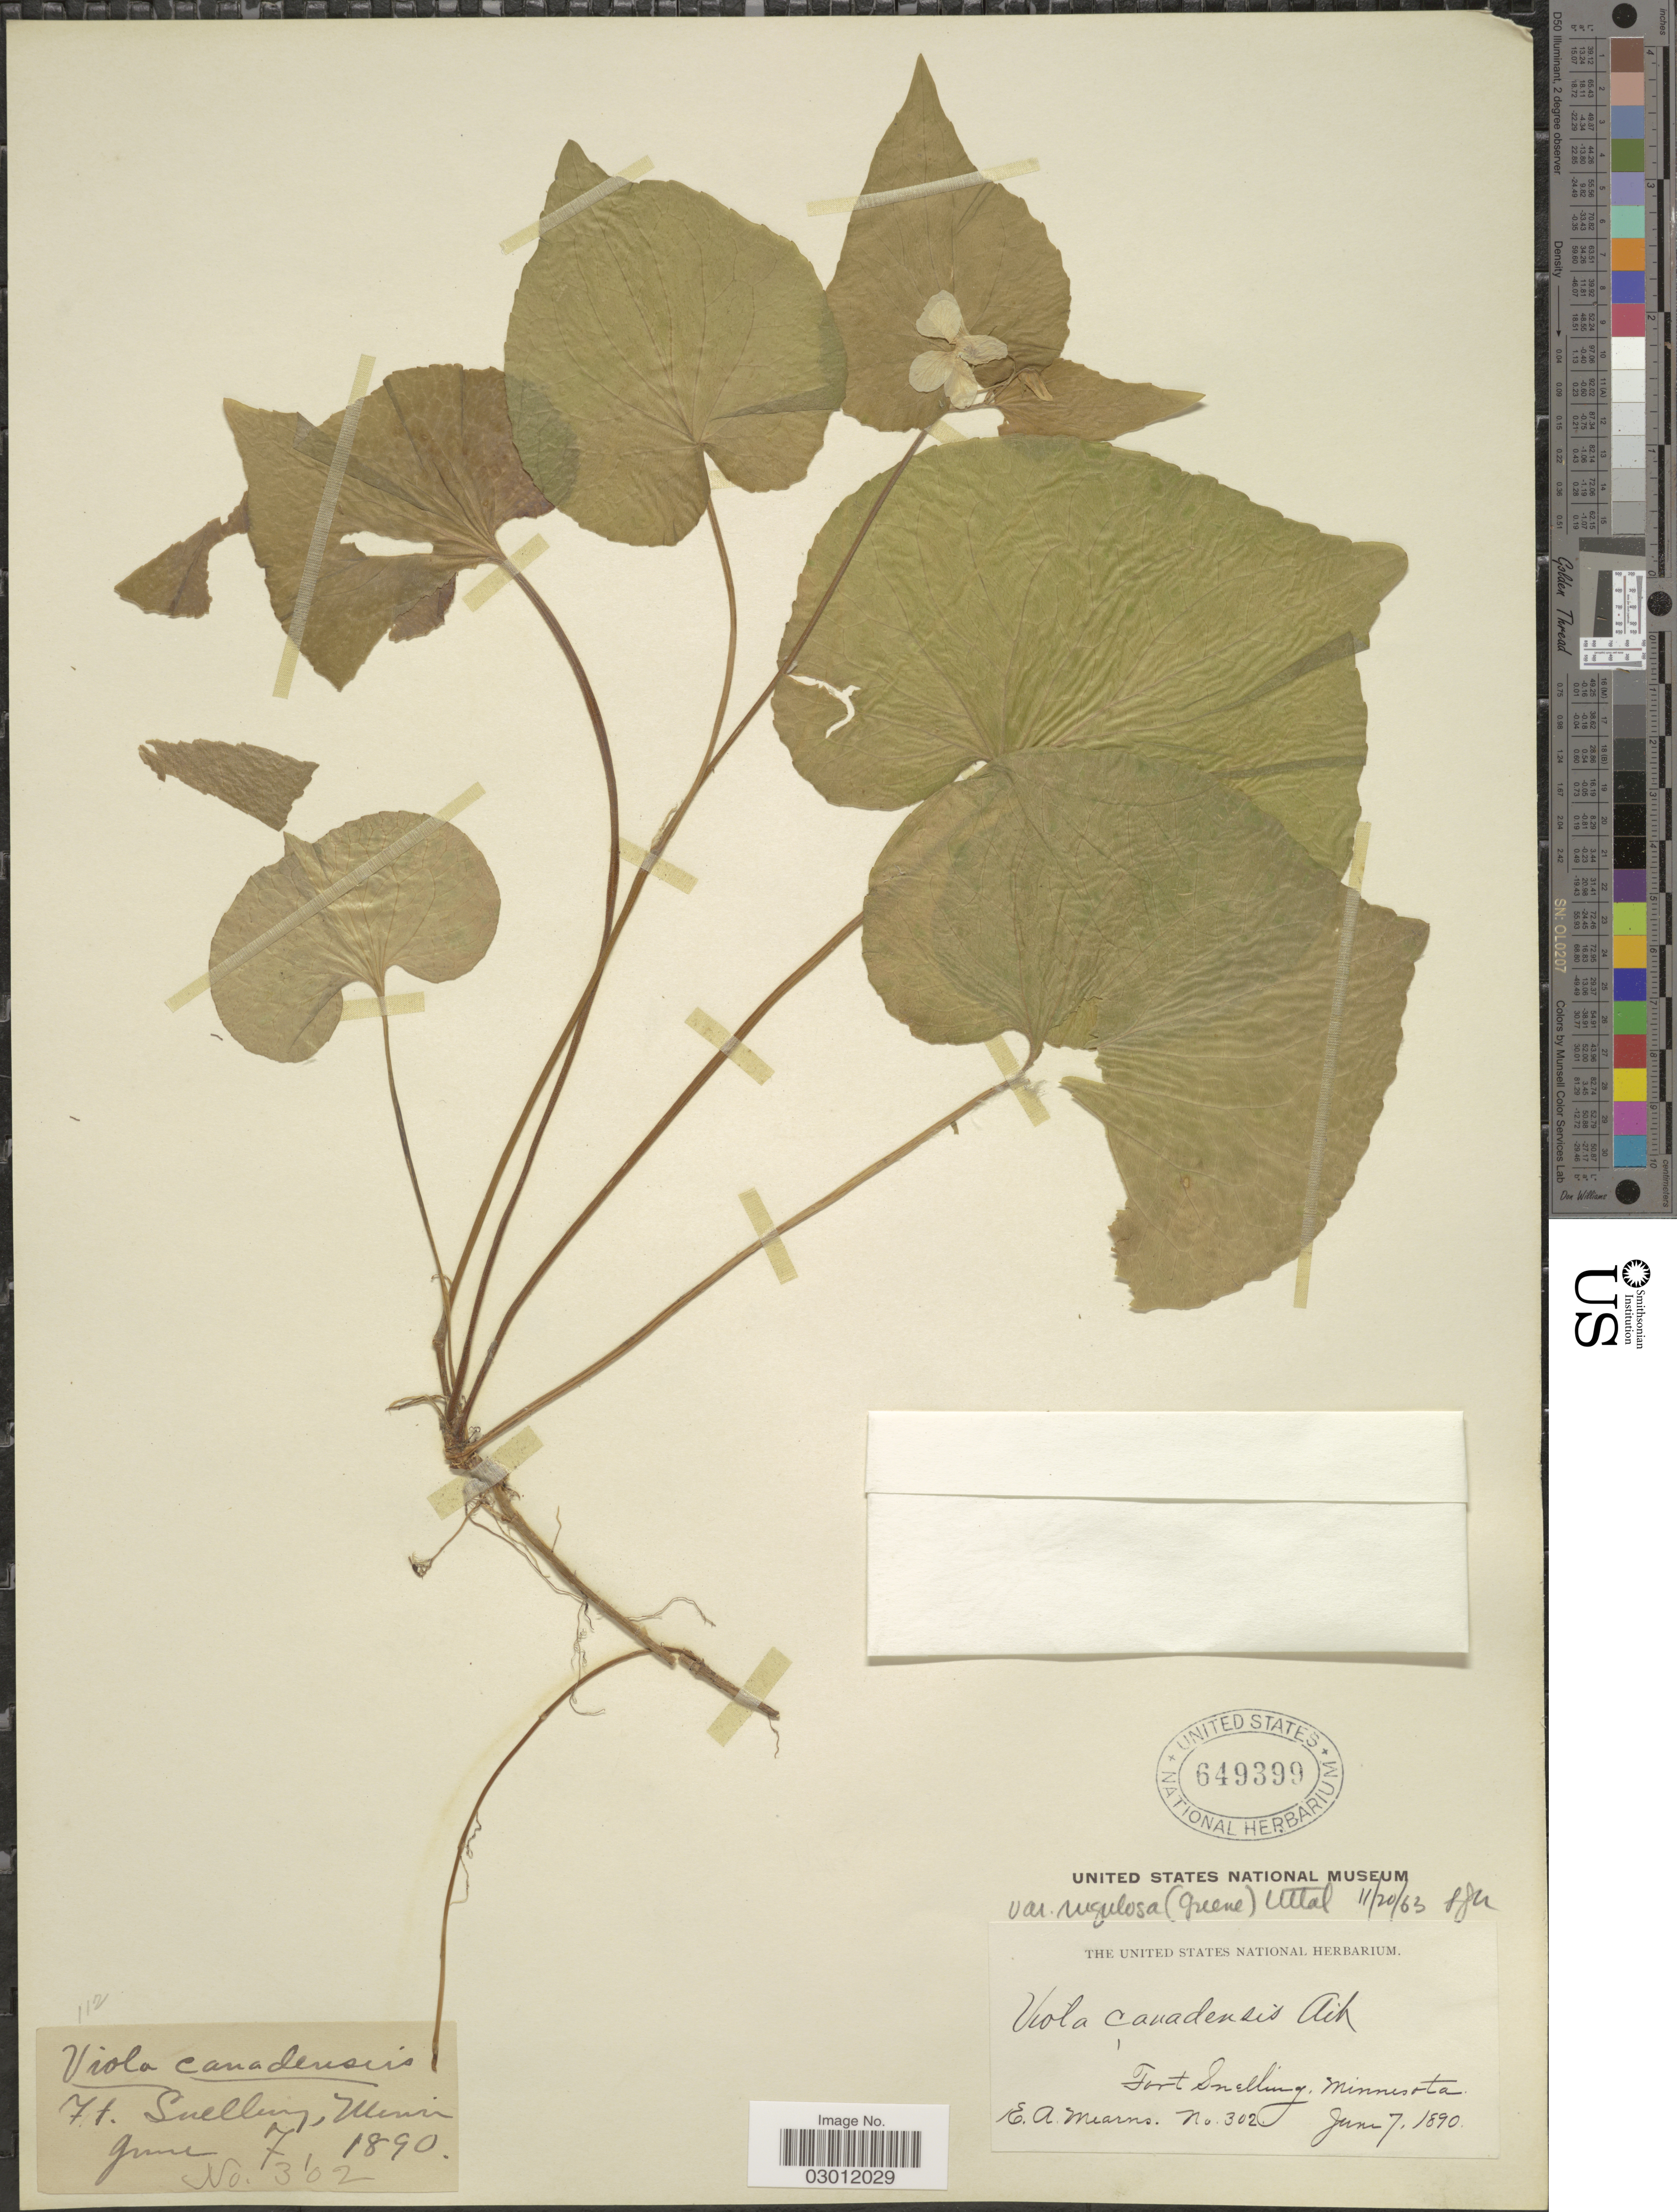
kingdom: Plantae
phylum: Tracheophyta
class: Magnoliopsida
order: Malpighiales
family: Violaceae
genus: Viola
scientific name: Viola canadensis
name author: L.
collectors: E. A. Mearns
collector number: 302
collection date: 1890-06-07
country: United States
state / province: Minnesota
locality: Fort Snelling, Minn.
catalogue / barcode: US 649399